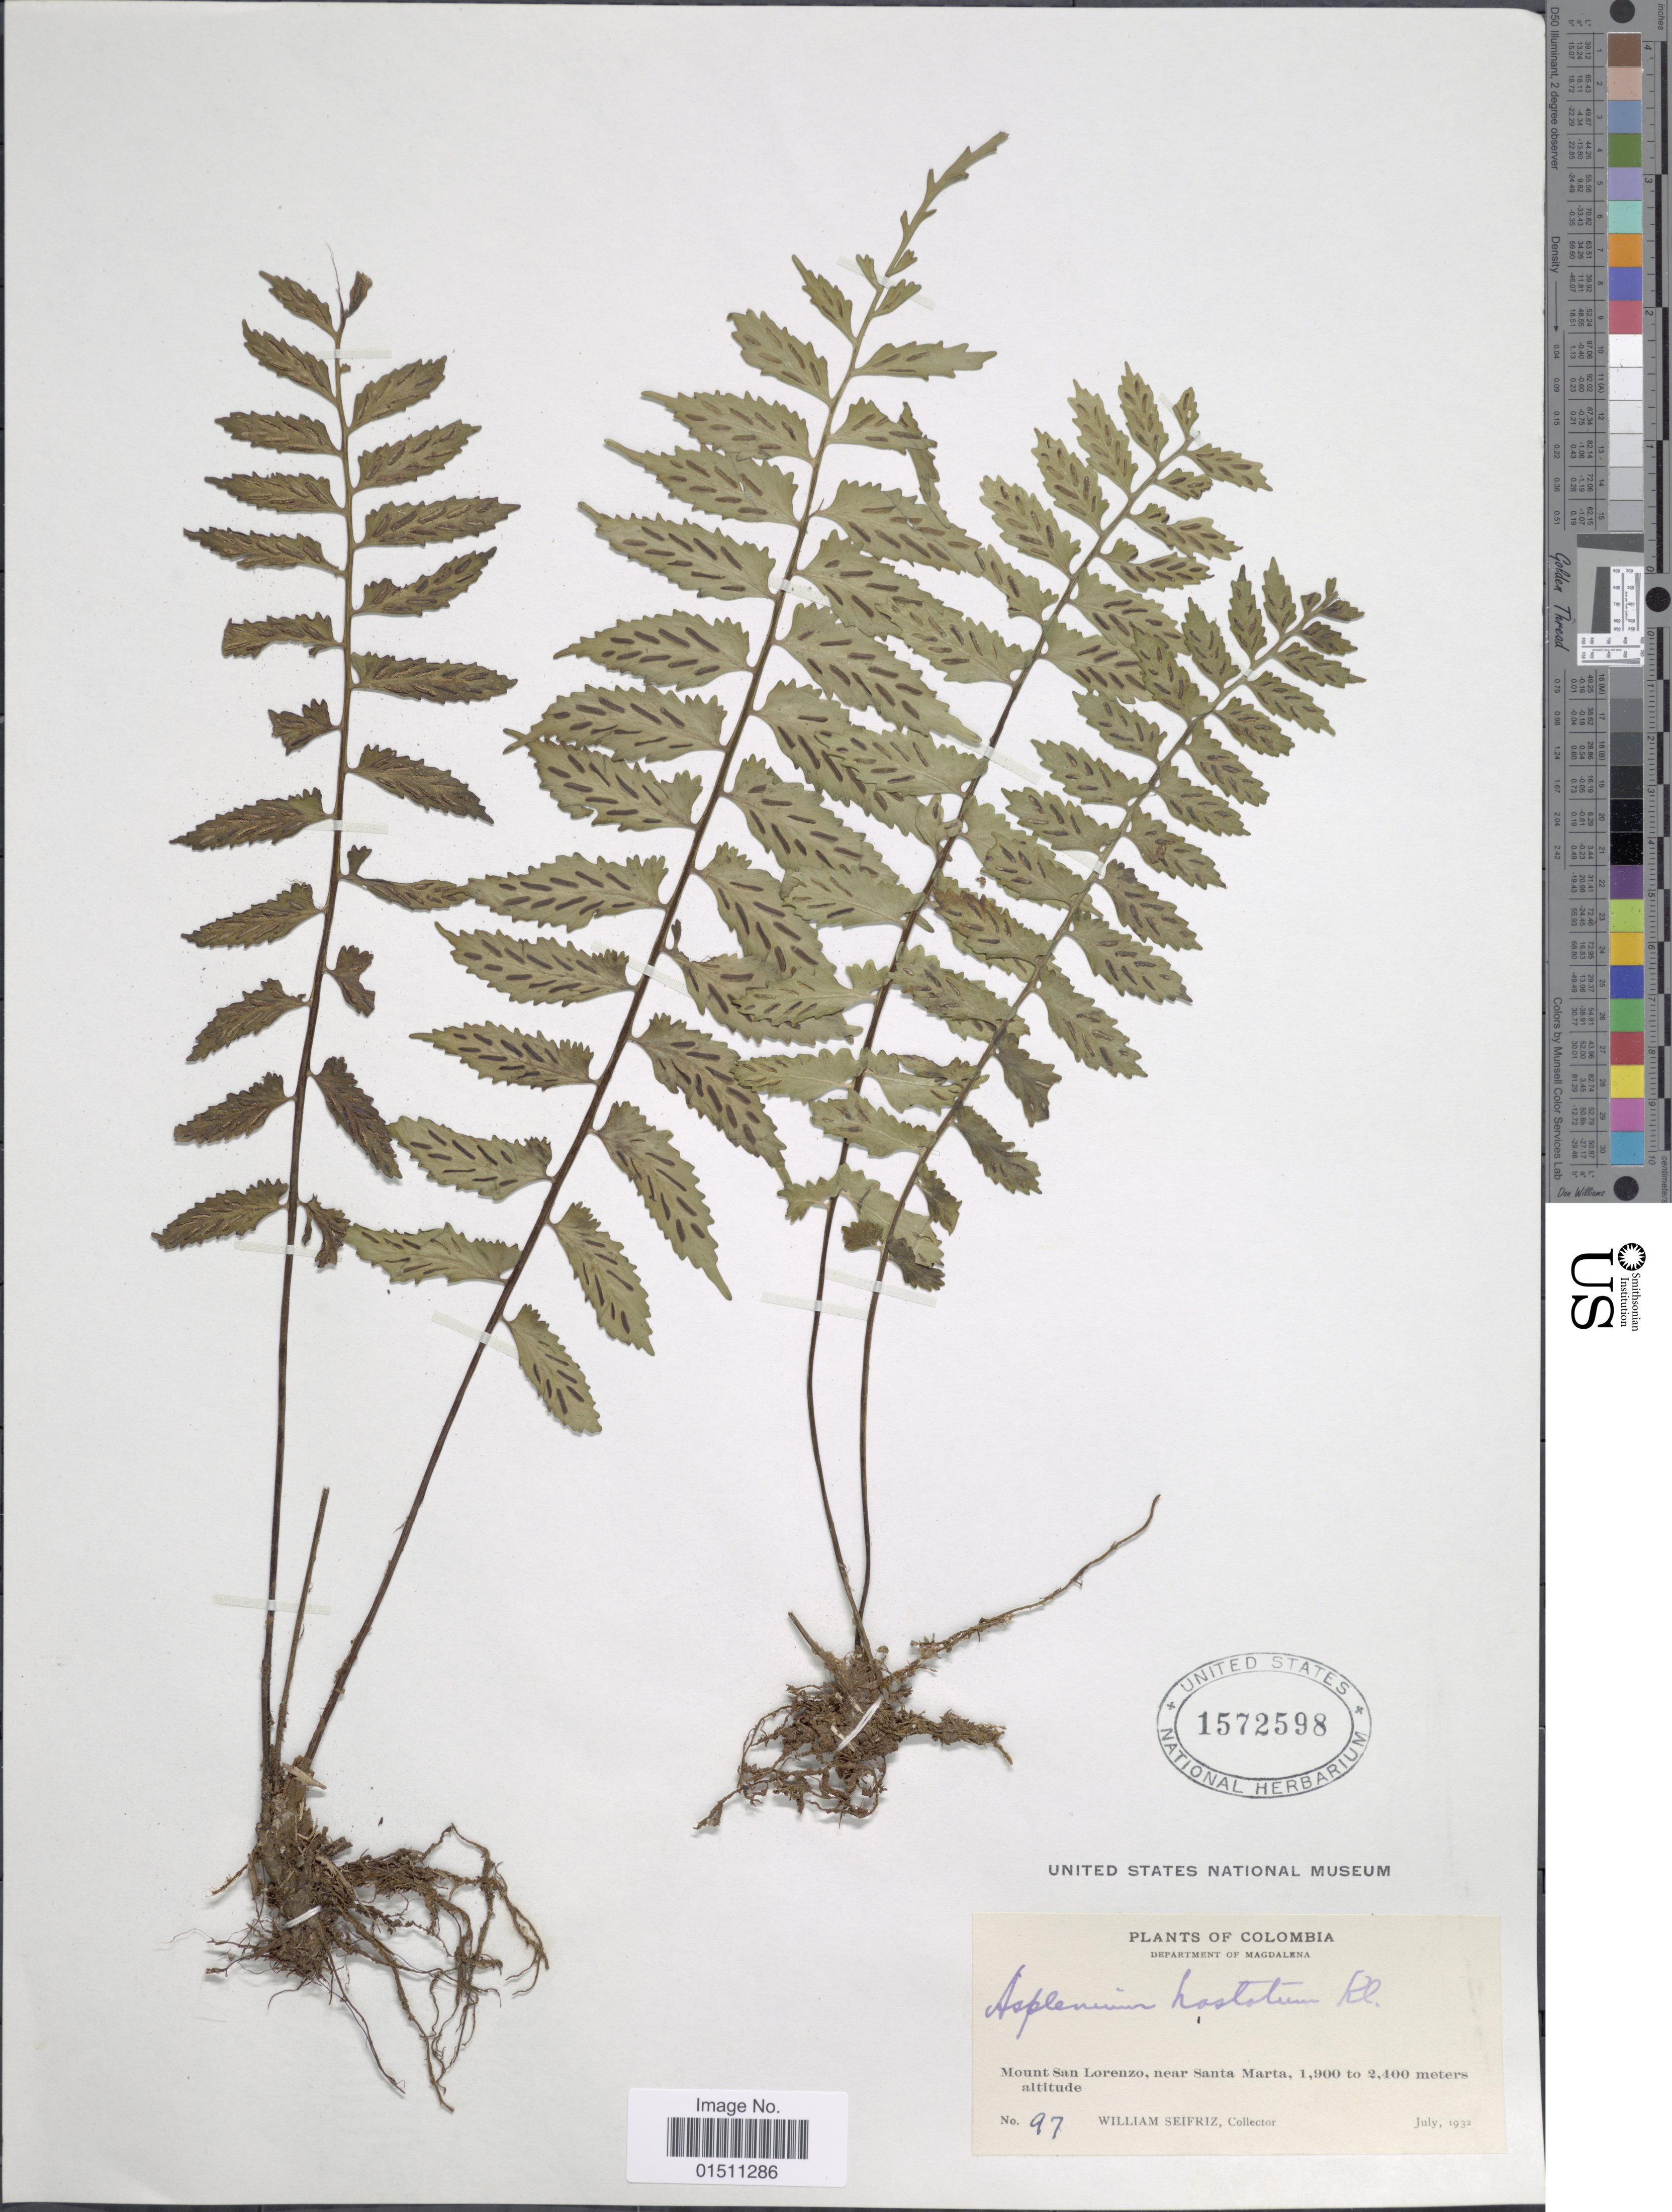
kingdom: Plantae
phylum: Tracheophyta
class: Polypodiopsida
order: Polypodiales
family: Aspleniaceae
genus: Asplenium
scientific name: Asplenium hastatum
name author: Klotzsch ex Kunze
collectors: W. Seifriz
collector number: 97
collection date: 1932-07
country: Colombia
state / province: Magdalena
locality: Colombia, Department of Magdalena, Mount San Lorenzo, near Santa Marta.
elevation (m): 1900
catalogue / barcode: US 1572598